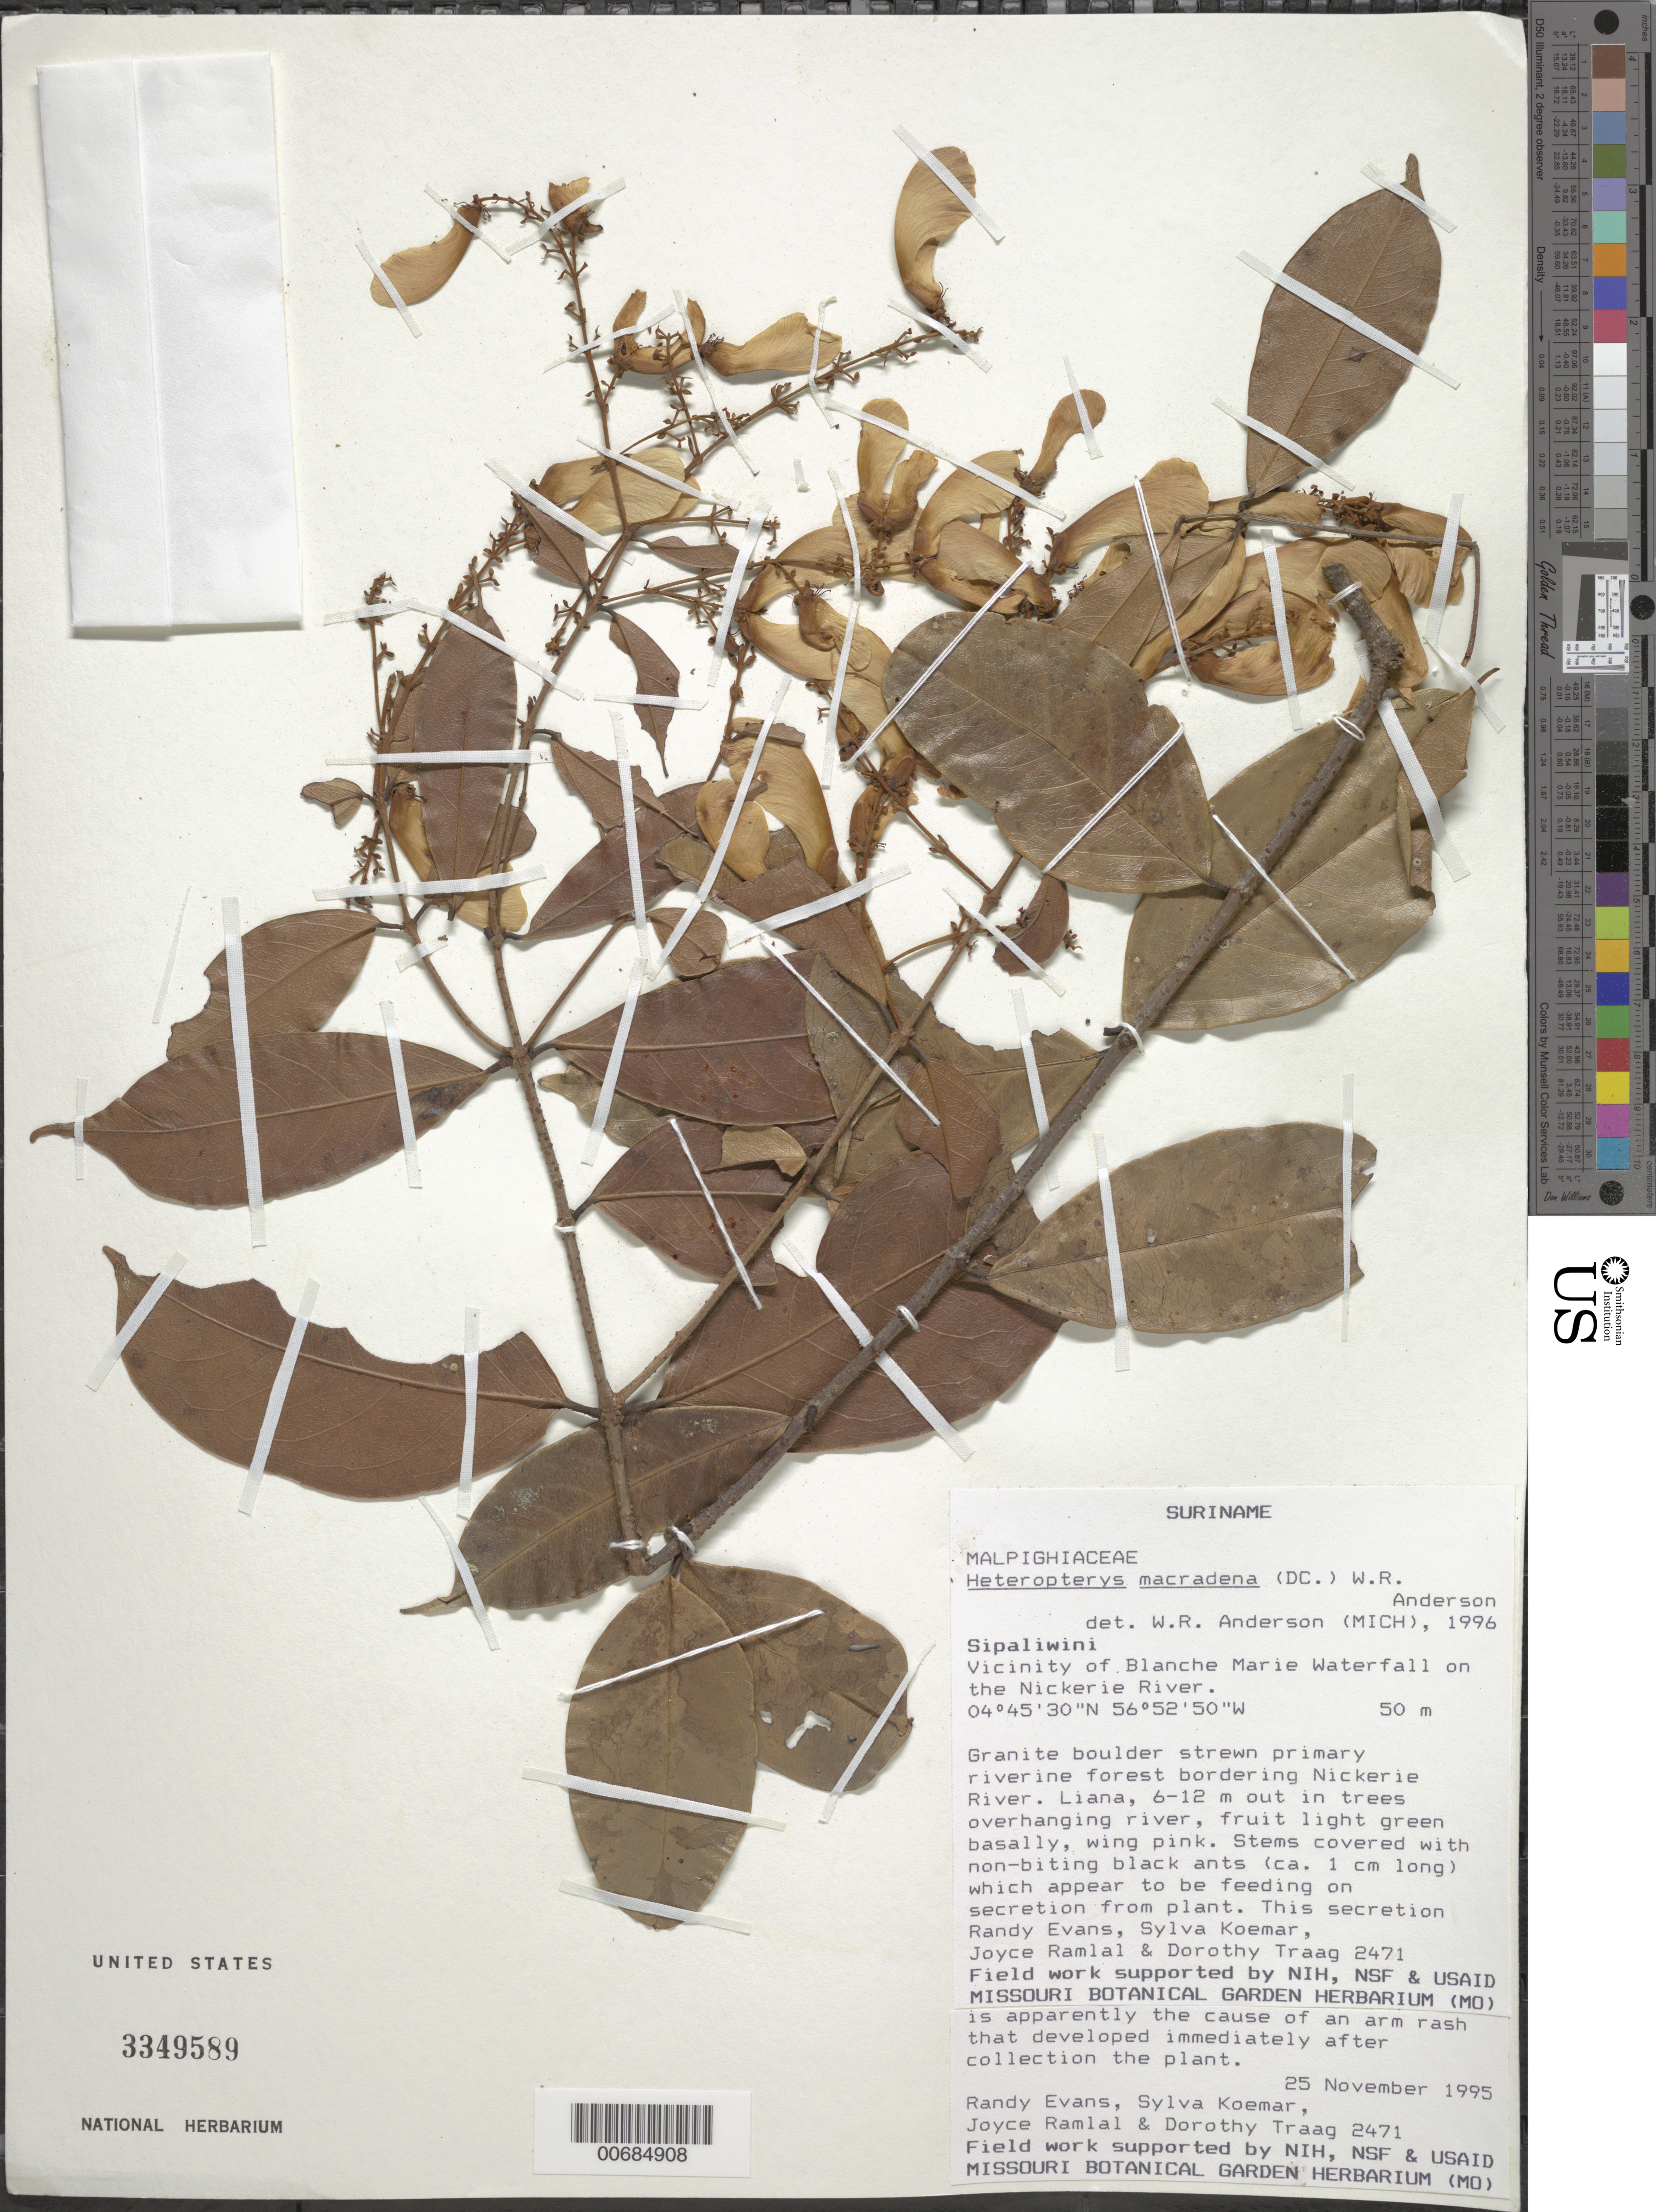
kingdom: Plantae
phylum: Tracheophyta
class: Magnoliopsida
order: Malpighiales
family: Malpighiaceae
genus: Heteropterys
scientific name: Heteropterys macradena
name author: (DC.) W.R. Anderson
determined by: Anderson, W. R., (MICH), University of Michigan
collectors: R. Evans, S. Koemar, J. Ramlal & D. Traag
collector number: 2471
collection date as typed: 25-Nov-95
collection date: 1995-11-25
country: Suriname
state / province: Sipaliwini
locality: Blanche Marie Waterfall, vic., on Nickerie R.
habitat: Granite boulder strewn primary riverine forest bordering river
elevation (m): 50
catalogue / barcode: US 3349589